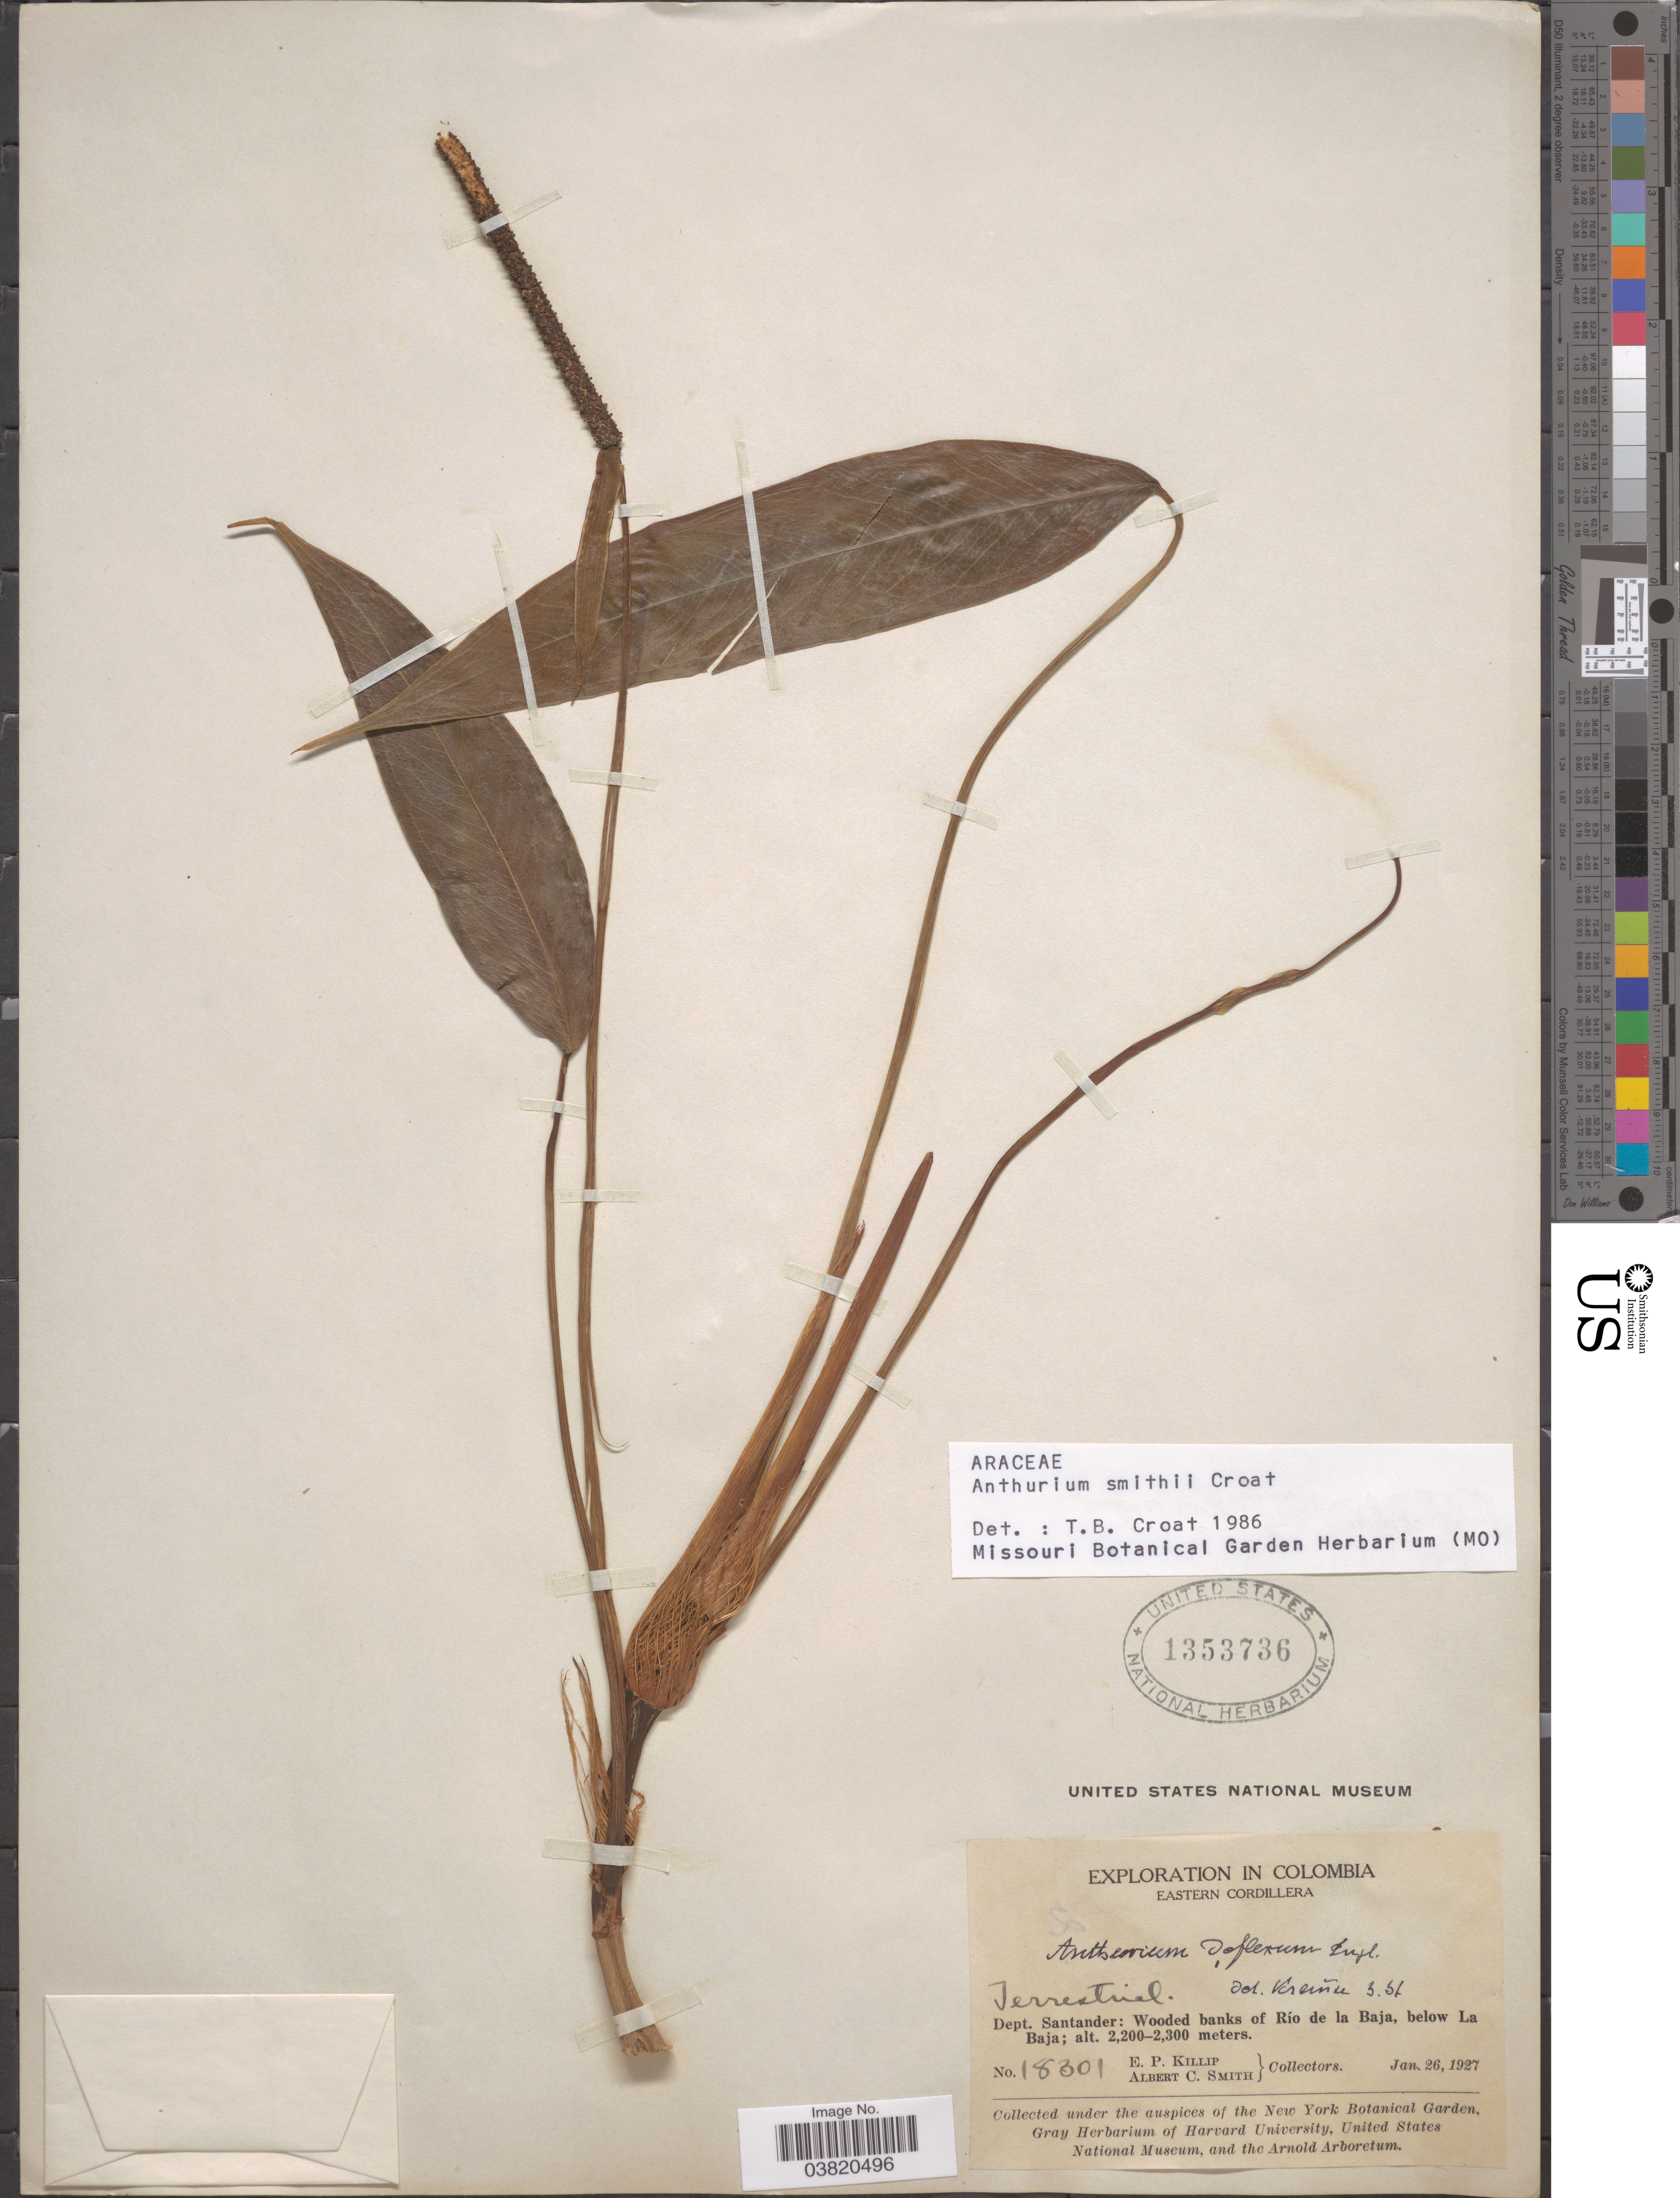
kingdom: Plantae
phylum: Tracheophyta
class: Liliopsida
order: Alismatales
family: Araceae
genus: Anthurium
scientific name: Anthurium smithii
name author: Croat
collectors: E. P. Killip & A. C. Smith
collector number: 18301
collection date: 1927-01-26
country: Colombia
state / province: Santander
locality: Eastern Cordillera. Dept. Santander: Wooded banks of Río de la Baja, below La Baja.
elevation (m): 2200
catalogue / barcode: US 1353736